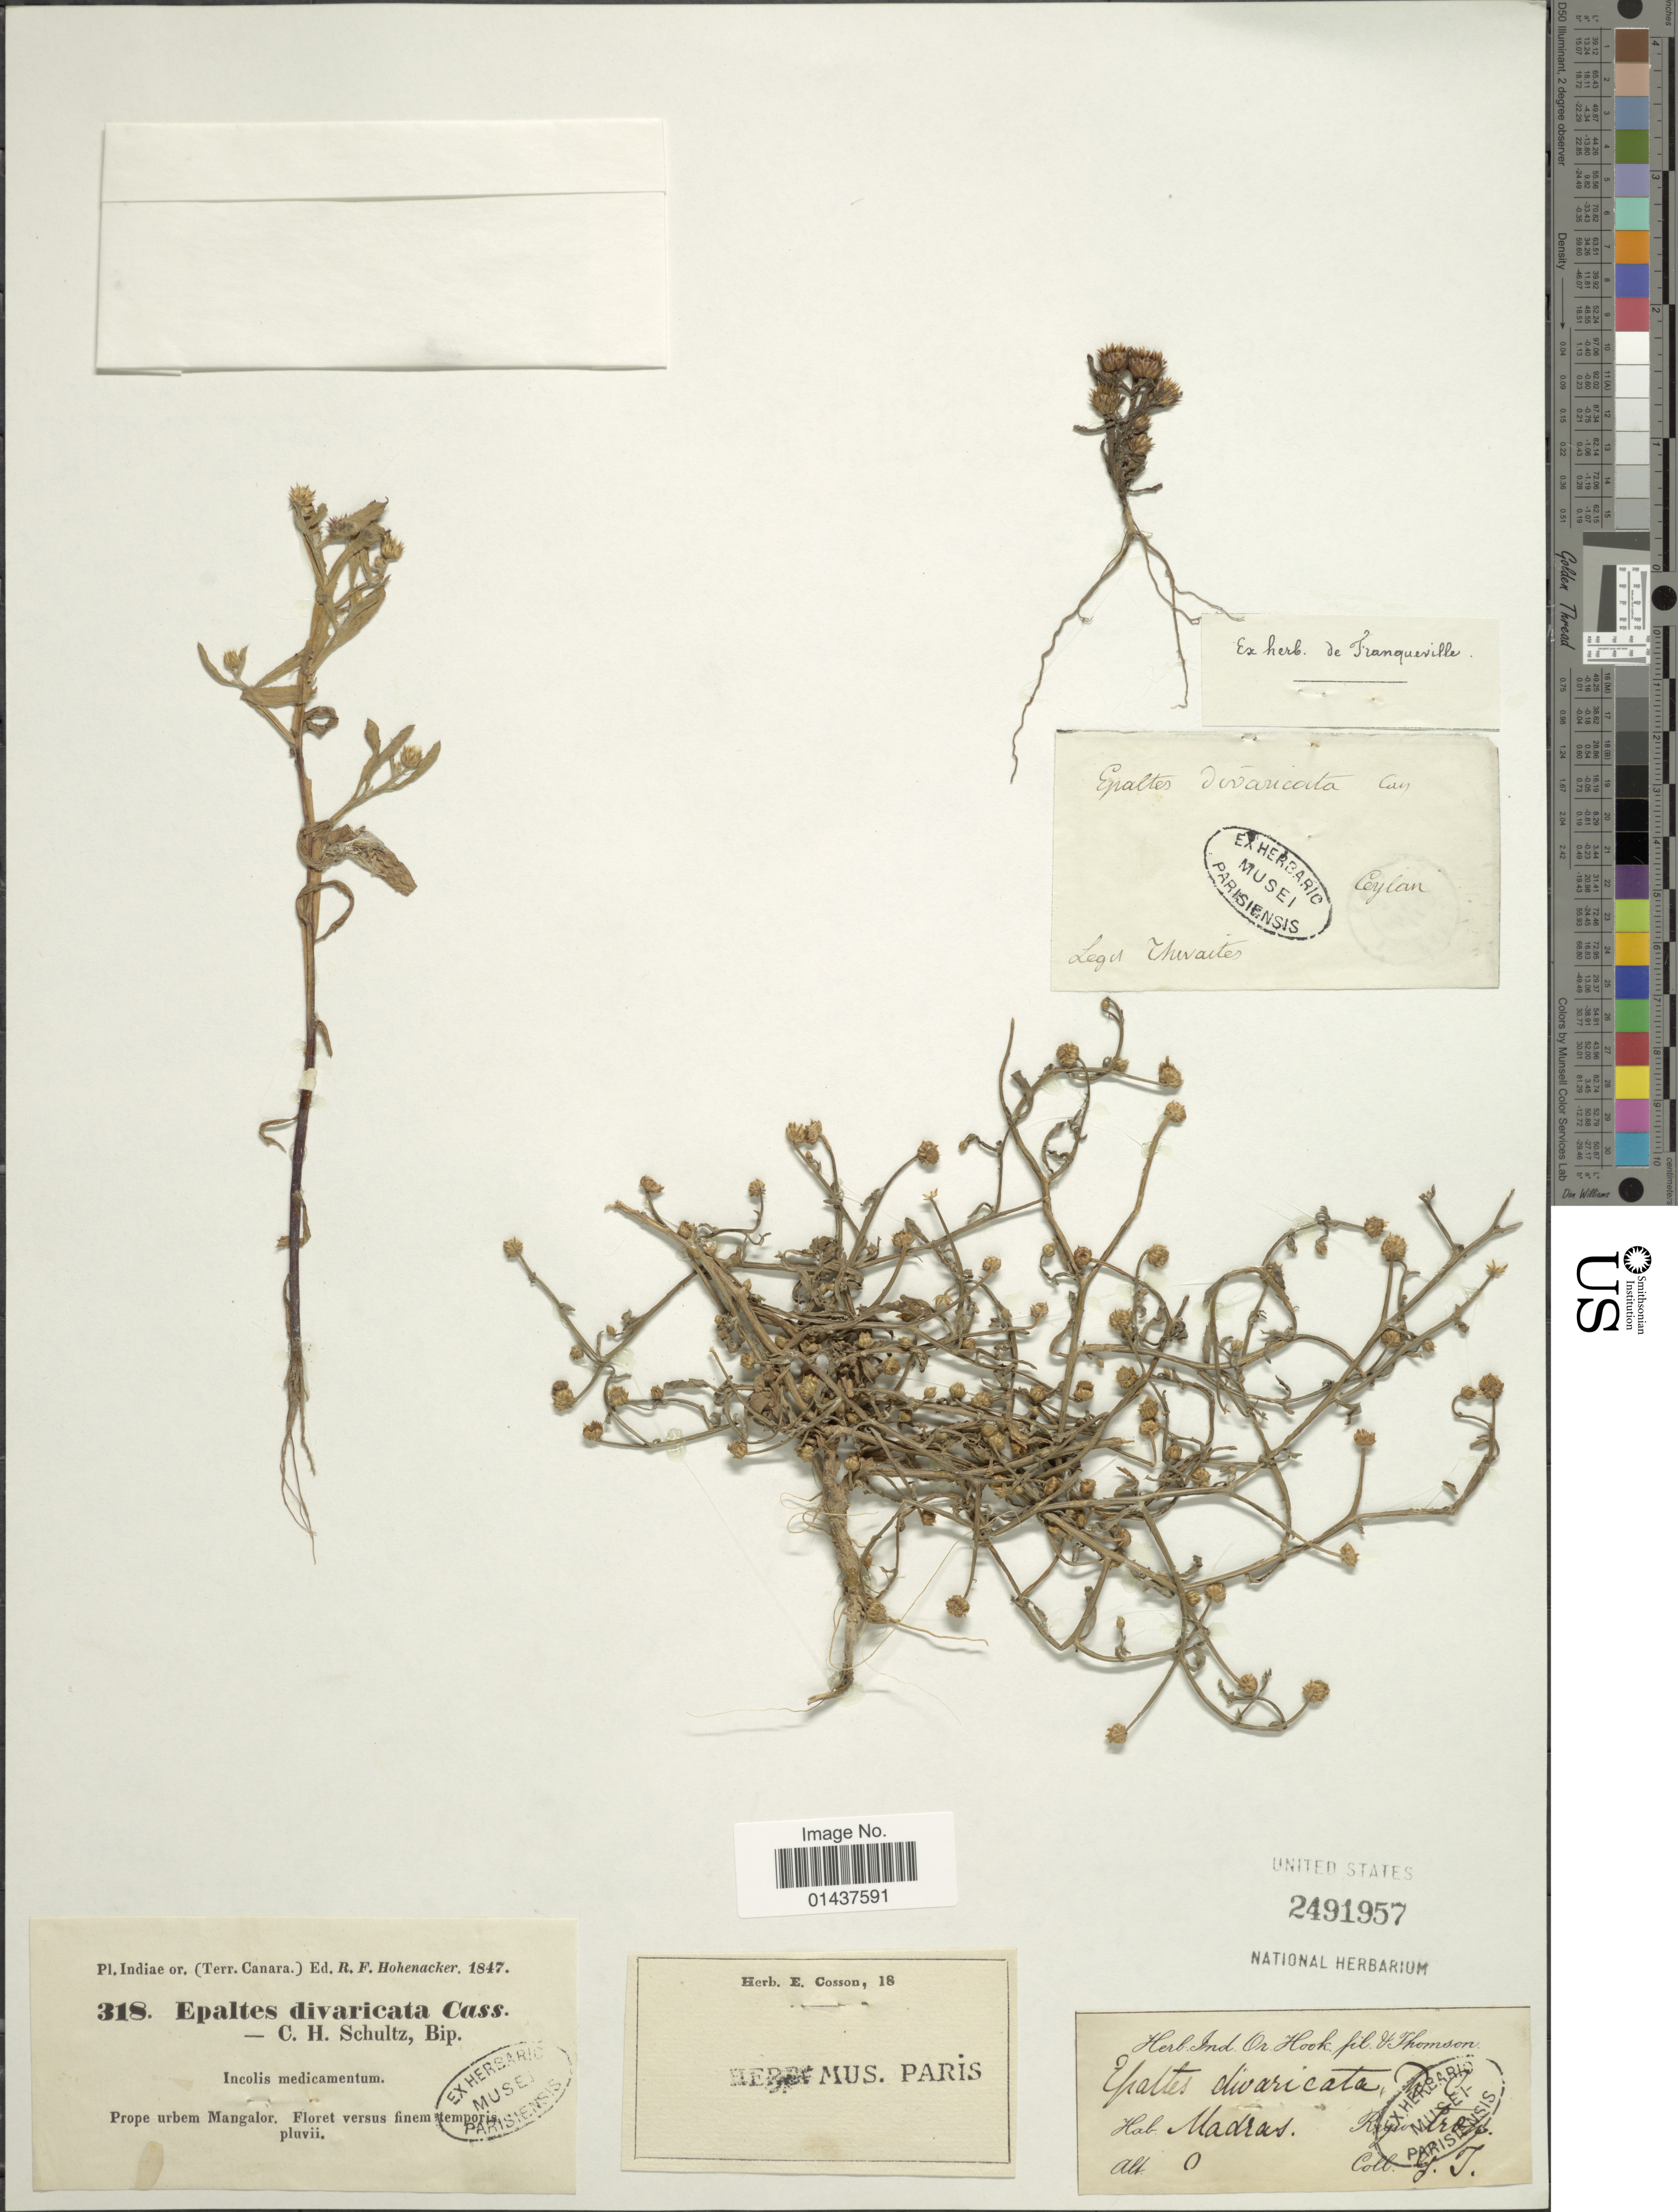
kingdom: Plantae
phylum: Tracheophyta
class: Magnoliopsida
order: Asterales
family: Asteraceae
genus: Epaltes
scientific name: Epaltes divaricata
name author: (L.) Cass.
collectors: G. H. K. Thwaites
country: Sri Lanka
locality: Ceylon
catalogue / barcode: US 2491957-3